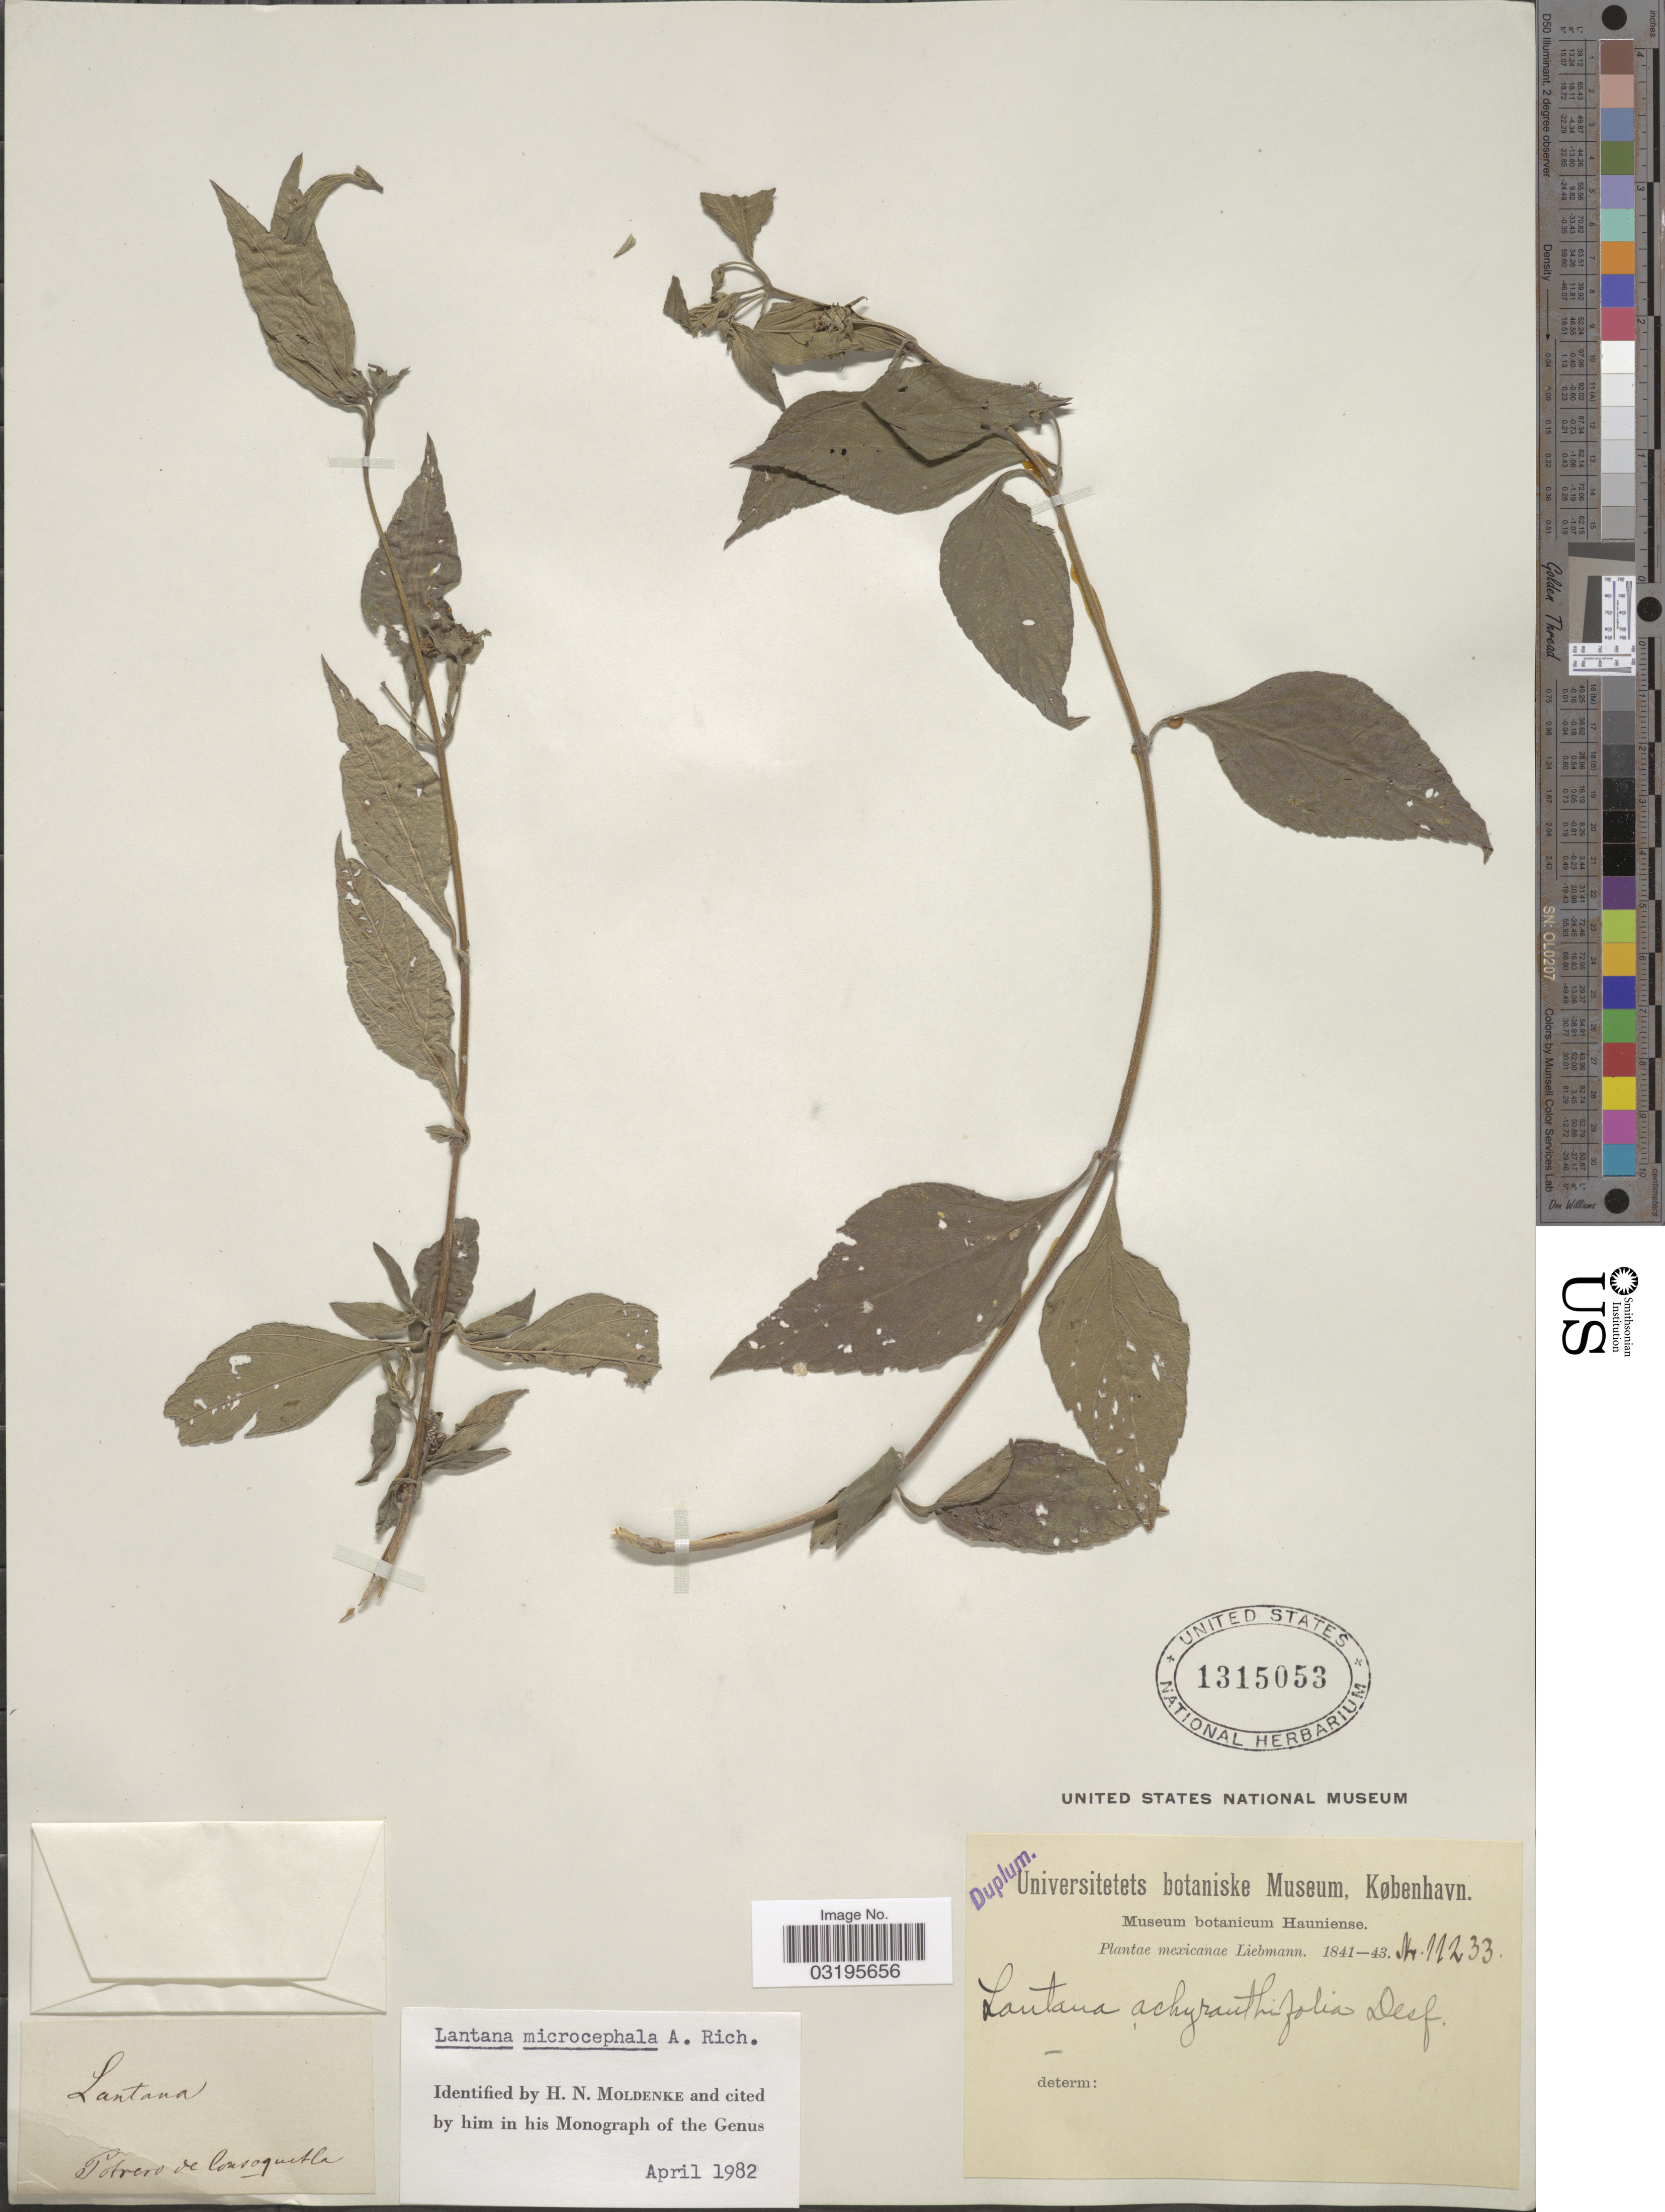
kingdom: Plantae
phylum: Tracheophyta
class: Magnoliopsida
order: Lamiales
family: Verbenaceae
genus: Lantana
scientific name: Lantana microcephala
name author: A. Rich. in Sagra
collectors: Liebmann, --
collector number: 11233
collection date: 1841/1843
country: Mexico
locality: Potrero de Consoquitla.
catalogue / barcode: US 1315053